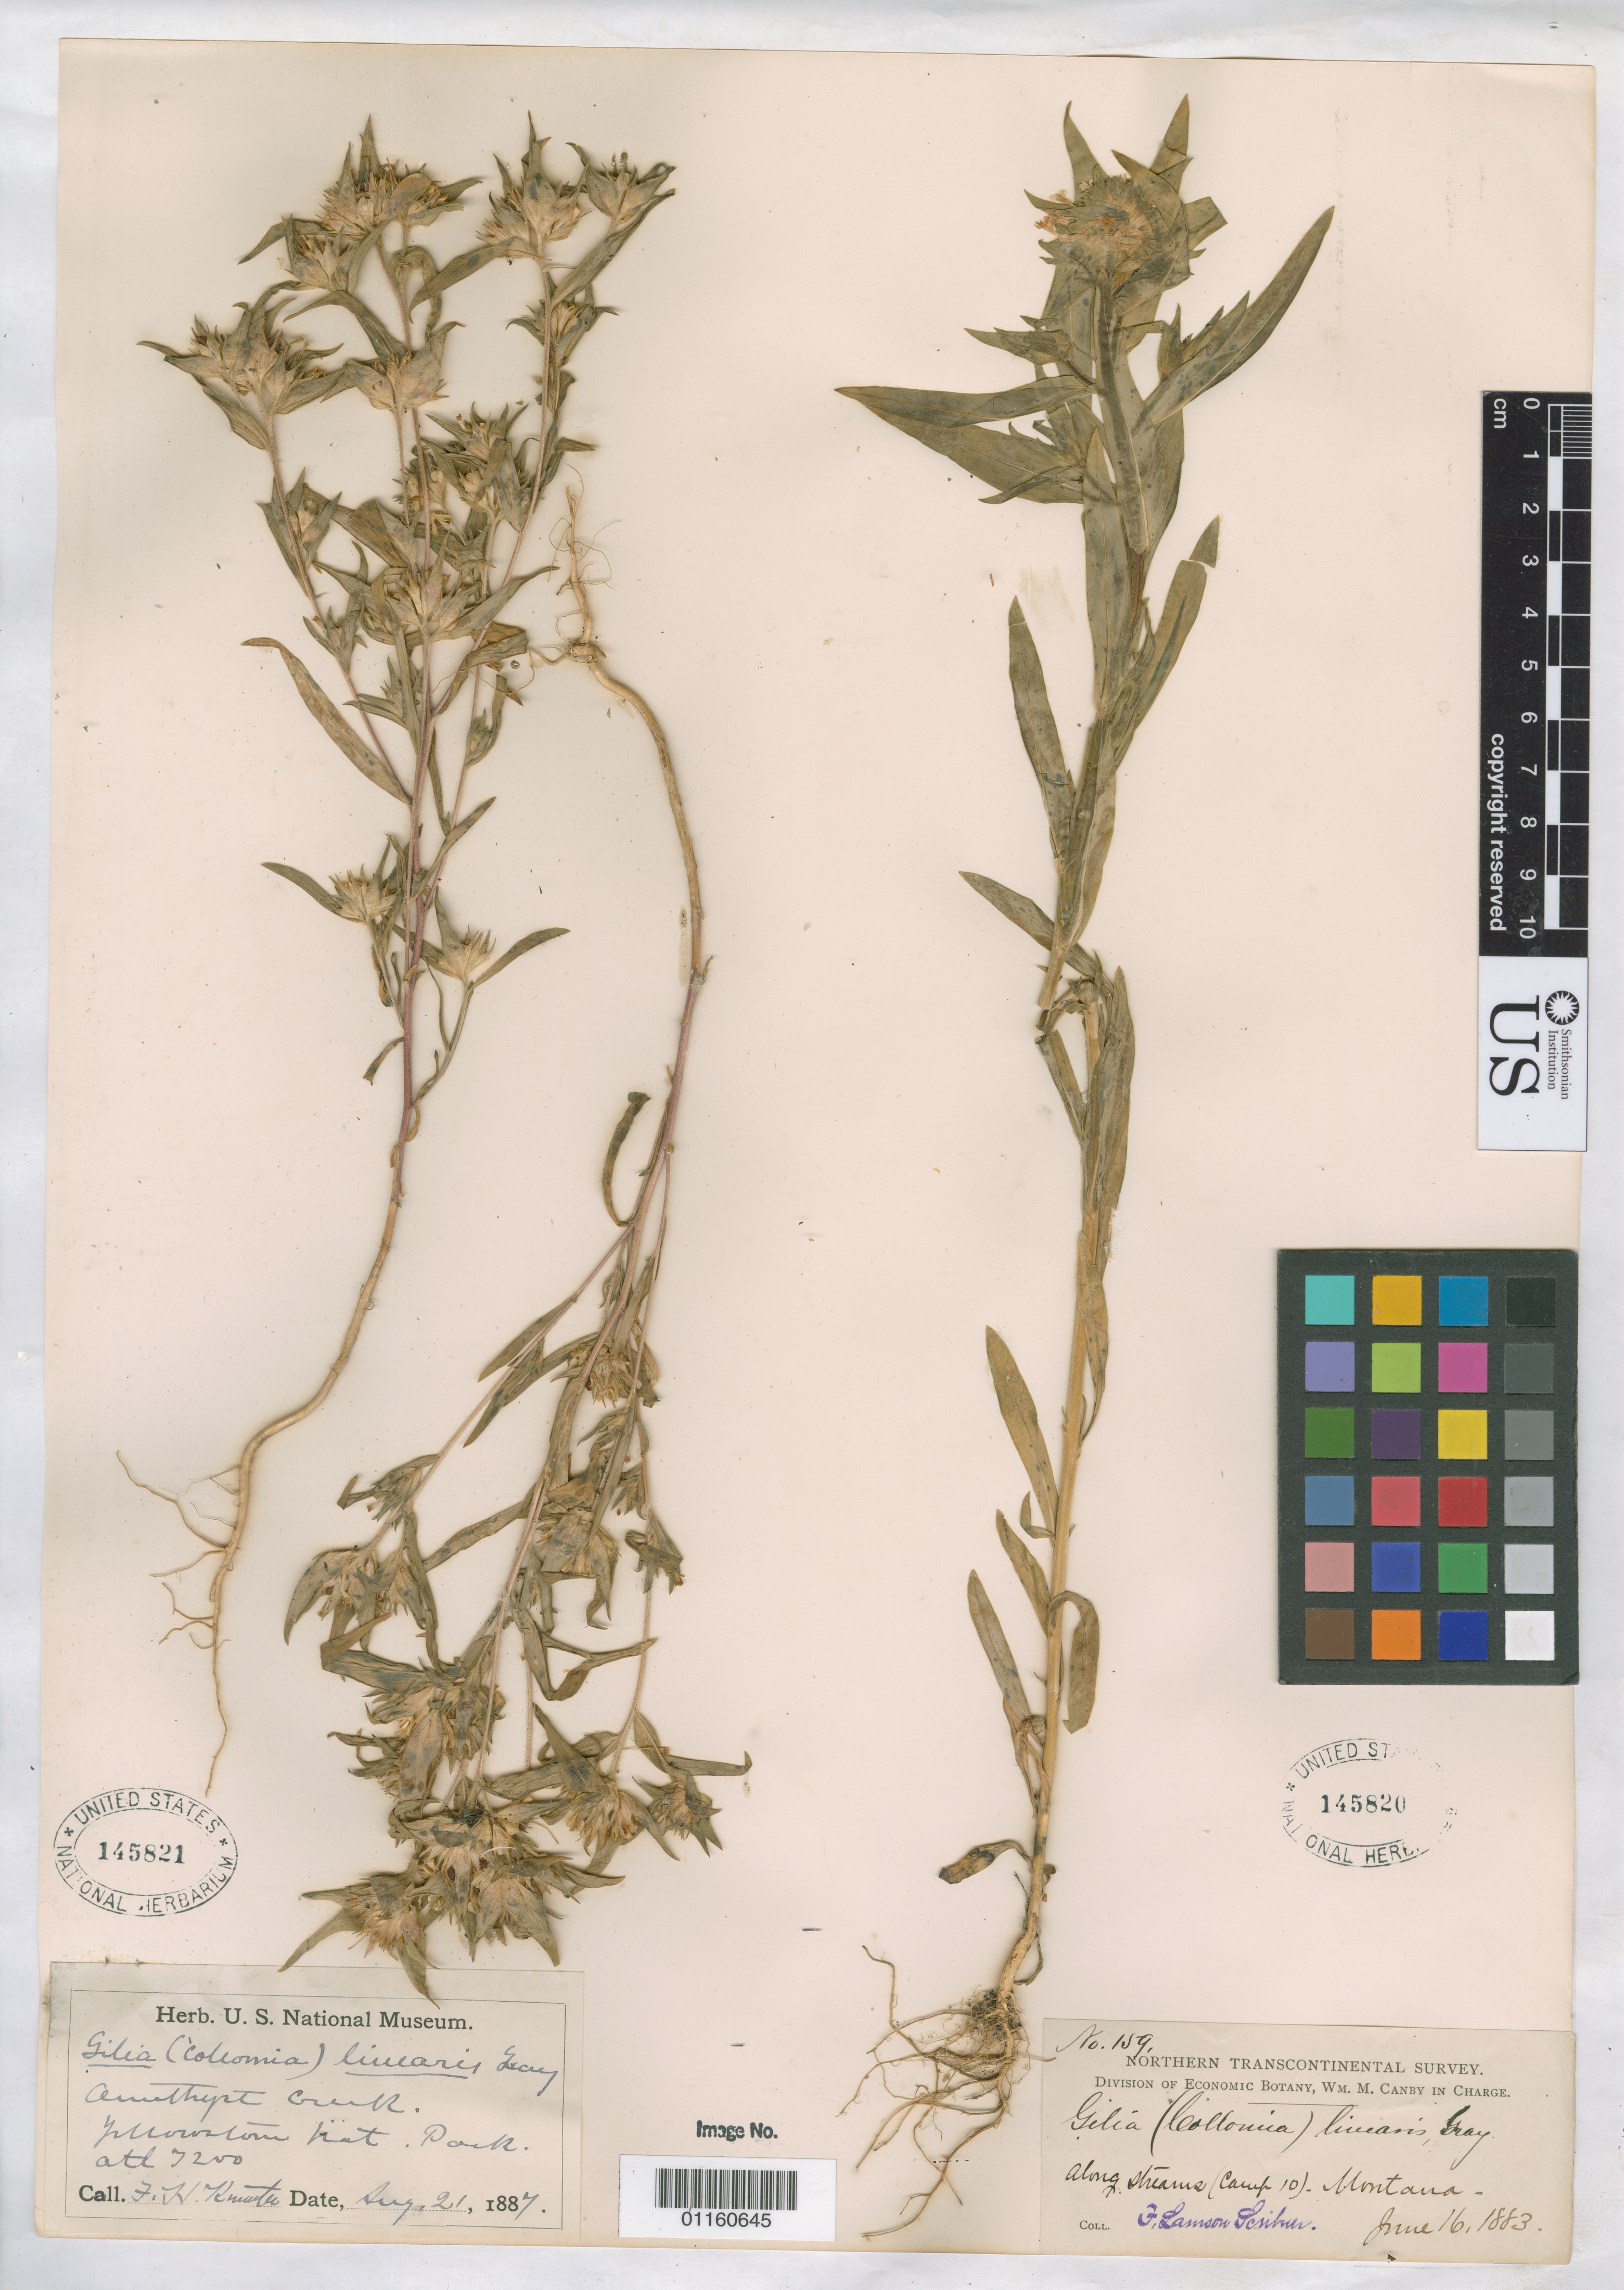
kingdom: Plantae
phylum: Tracheophyta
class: Magnoliopsida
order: Ericales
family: Polemoniaceae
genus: Collomia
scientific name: Collomia linearis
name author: Nutt.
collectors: F. L. Scribner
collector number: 159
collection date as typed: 16 Jun 1883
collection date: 1883-06-16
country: United States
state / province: Montana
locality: Camp 10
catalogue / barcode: US 145820